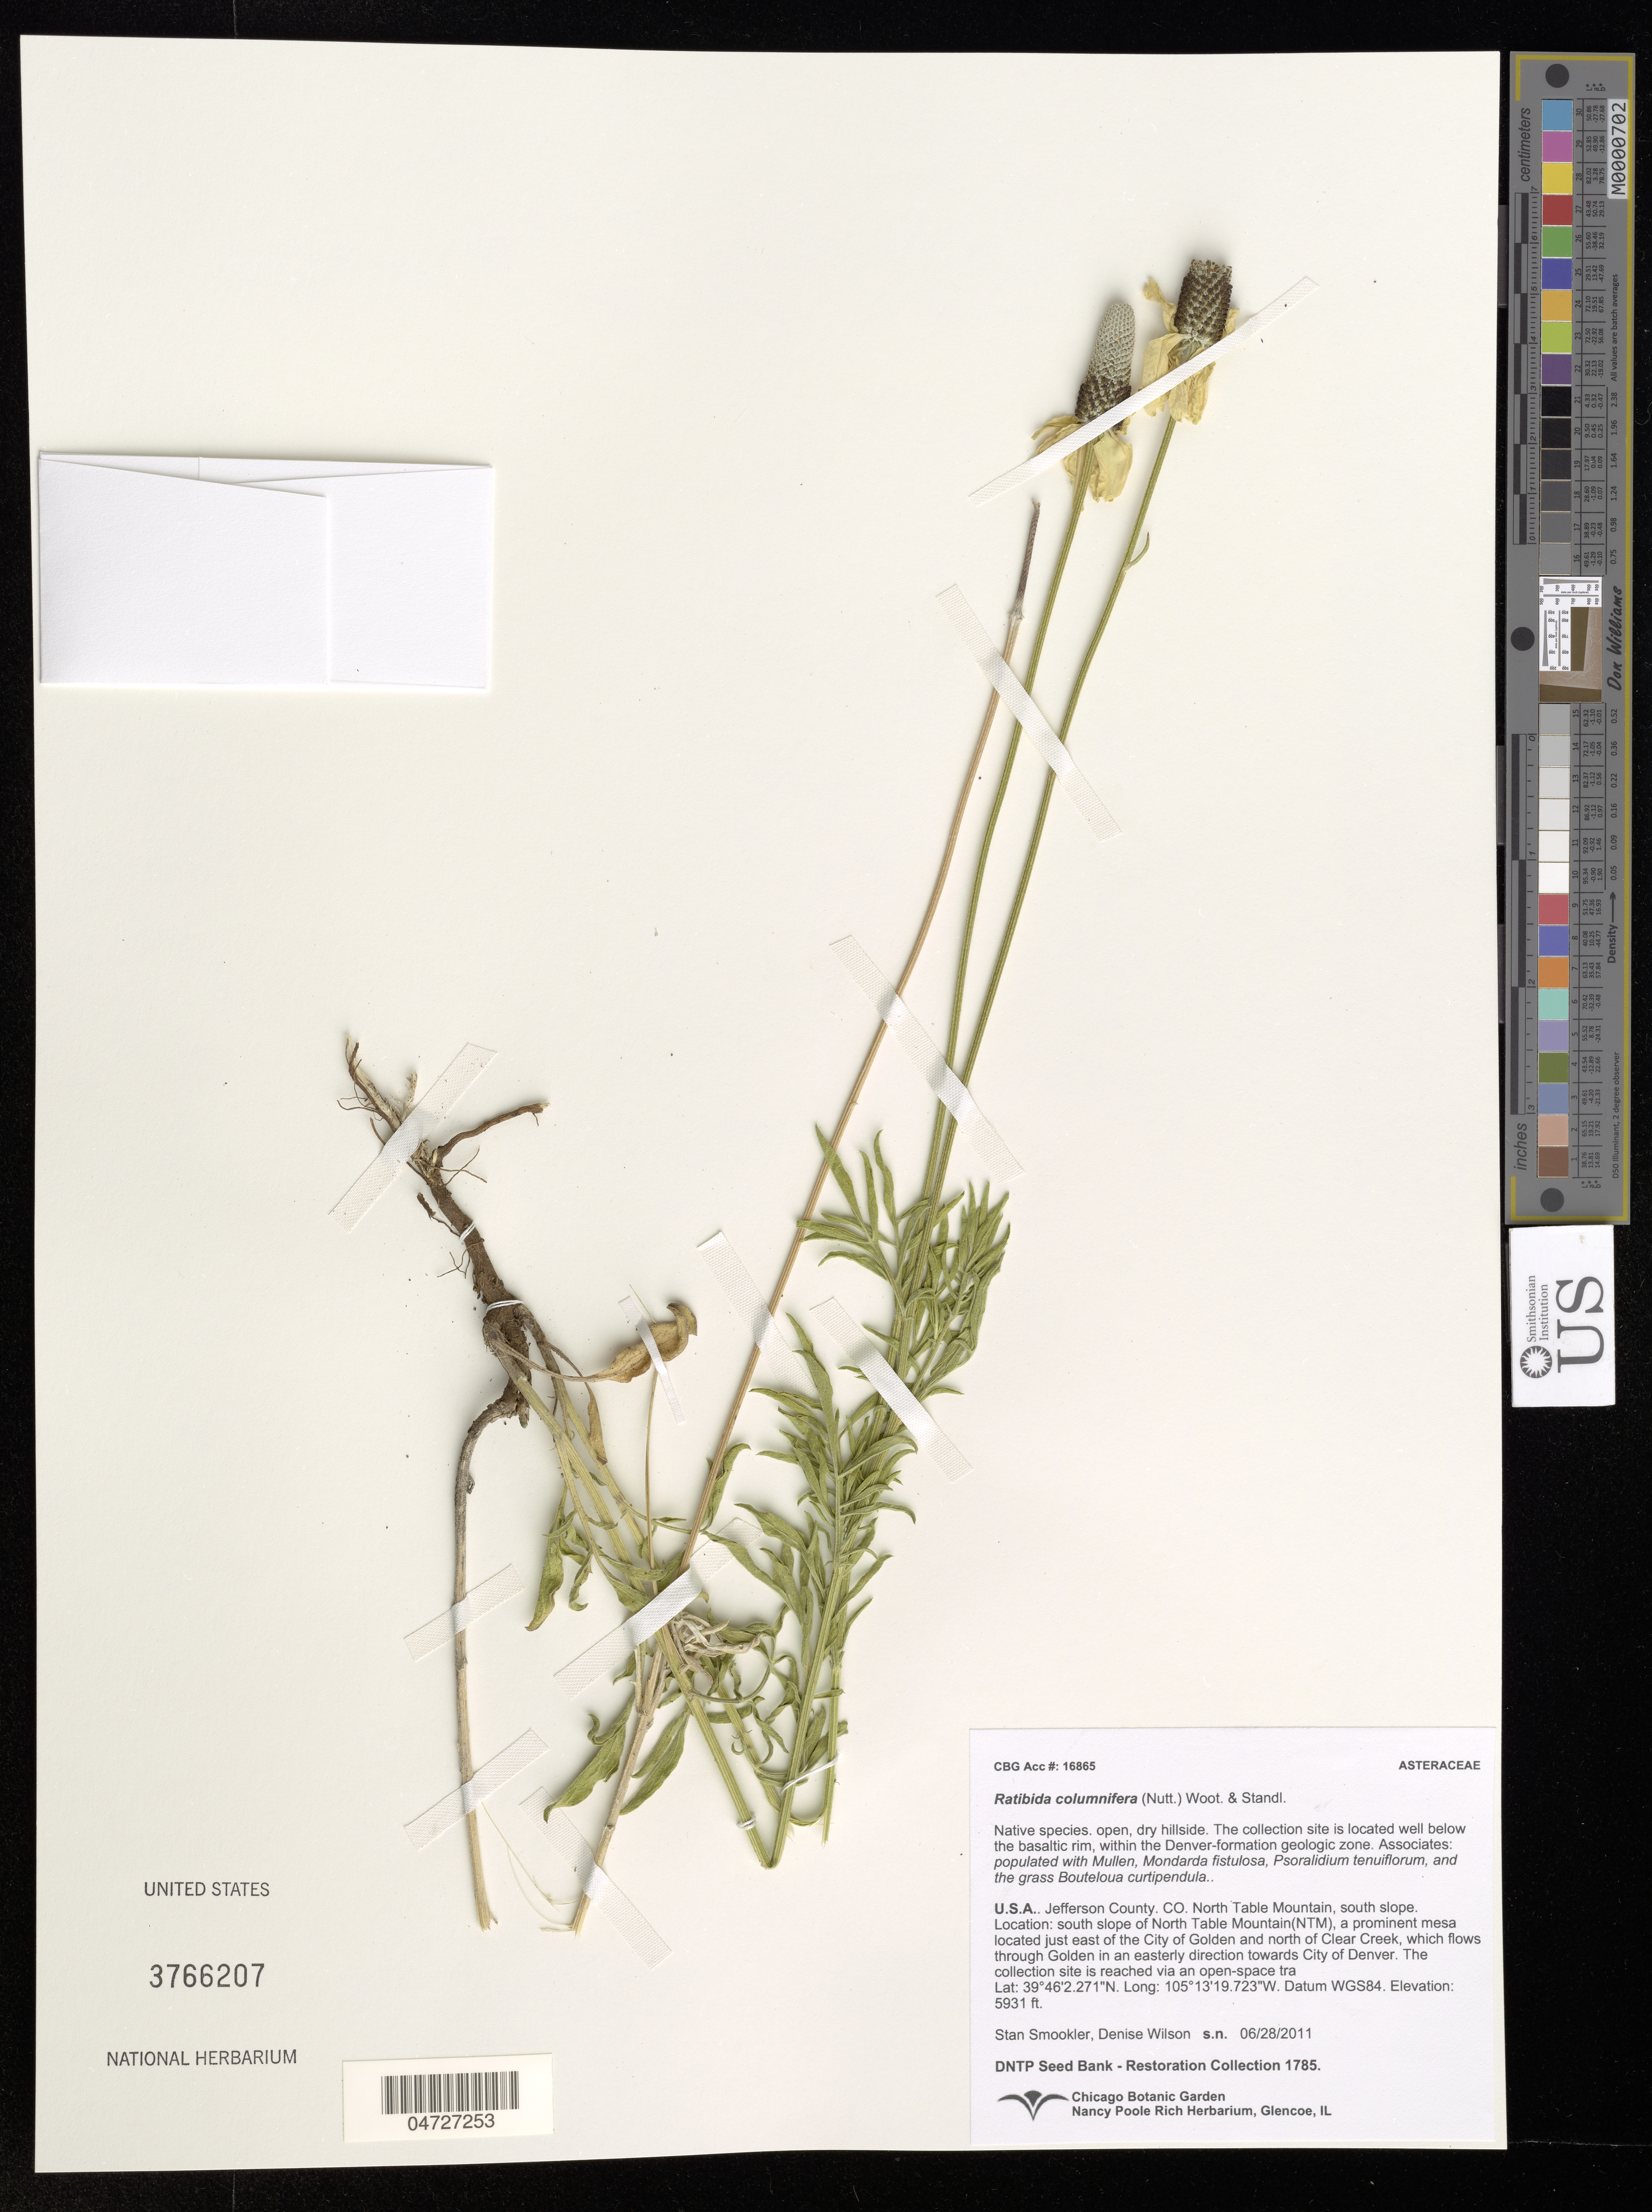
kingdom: Plantae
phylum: Tracheophyta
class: Magnoliopsida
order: Asterales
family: Asteraceae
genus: Ratibida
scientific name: Ratibida columnifera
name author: (Nutt.) Wooton & Standl.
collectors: S. Smookler & D. Wilson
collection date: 2011-06-28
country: United States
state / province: Colorado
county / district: Jefferson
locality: Jefferson County. South slope of North Table Mountain (NTM), a prominent mesa located just east of the City of Golden and north of Clear Creek, which flows through Golden in an easterly direction towards City of Denver. The collection site is reached via an open-space tra.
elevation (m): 1808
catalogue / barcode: US 3766207